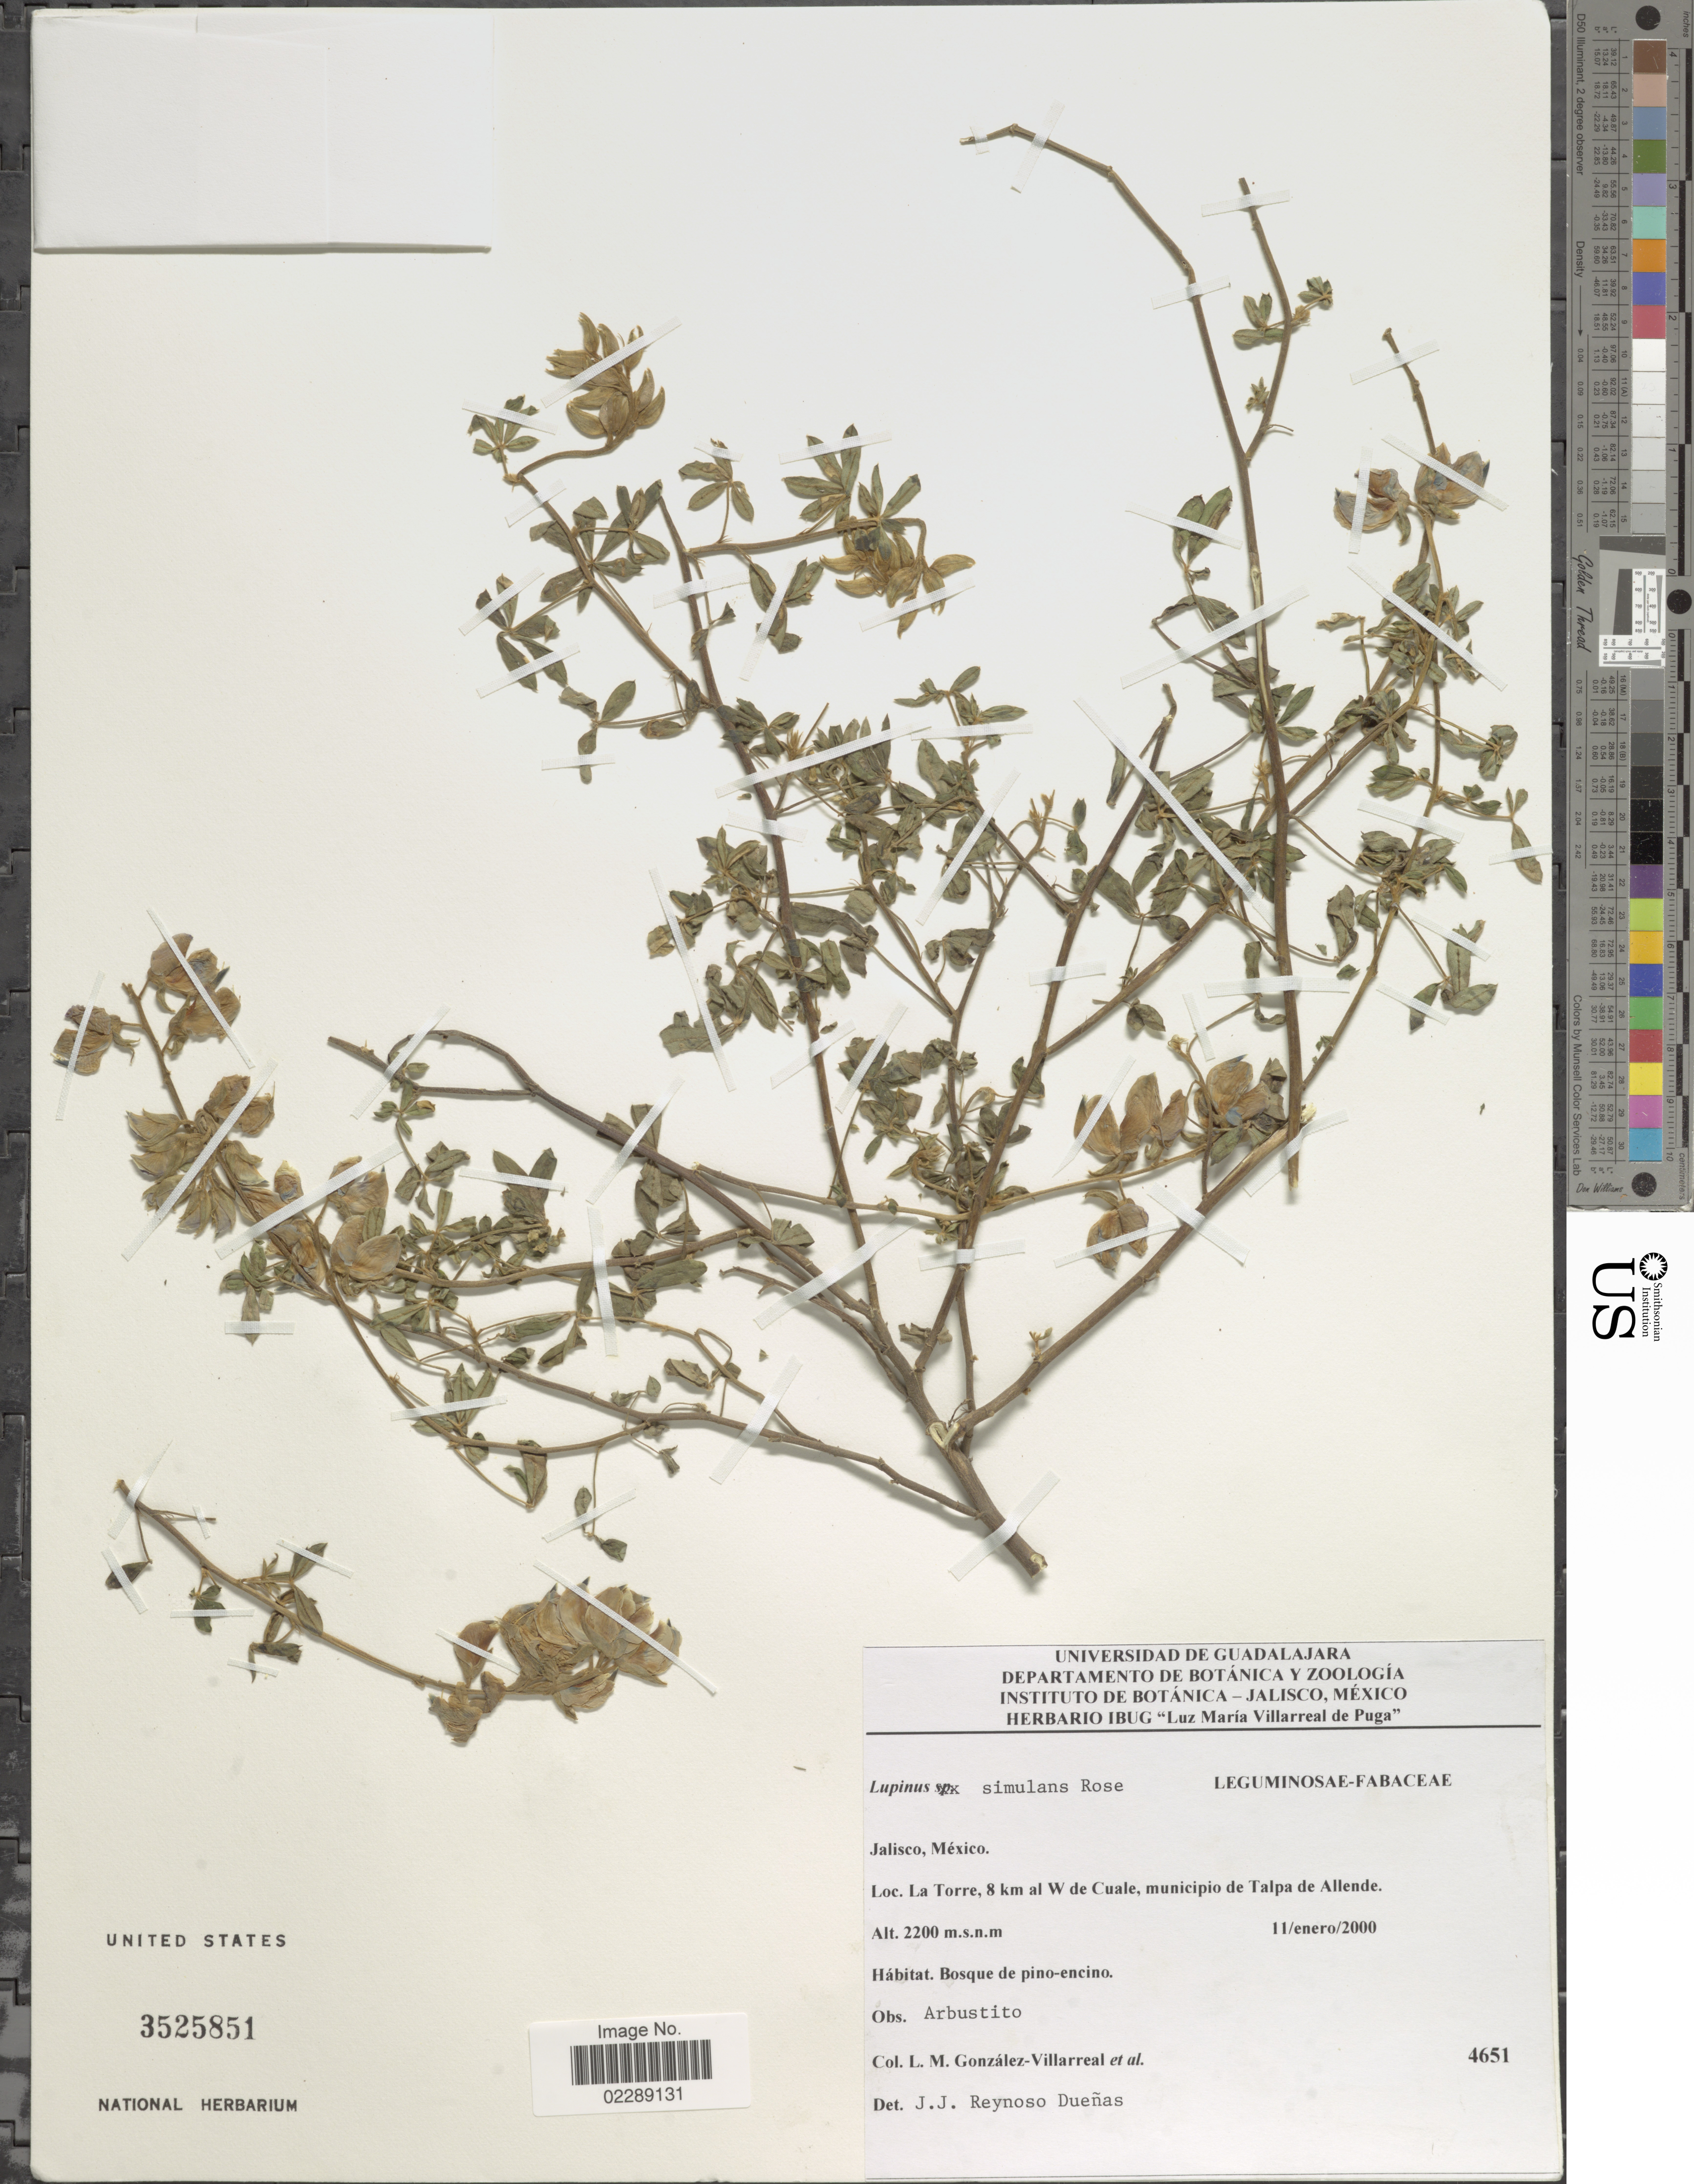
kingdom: Plantae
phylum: Tracheophyta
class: Magnoliopsida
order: Fabales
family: Fabaceae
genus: Lupinus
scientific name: Lupinus simulans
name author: Rose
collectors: L. M. González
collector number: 4651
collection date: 2000-01-11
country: Mexico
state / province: Jalisco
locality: La Torre, 8 km al W de Cuale, municipio de Talpa de Allende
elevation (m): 2200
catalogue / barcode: US 3525851